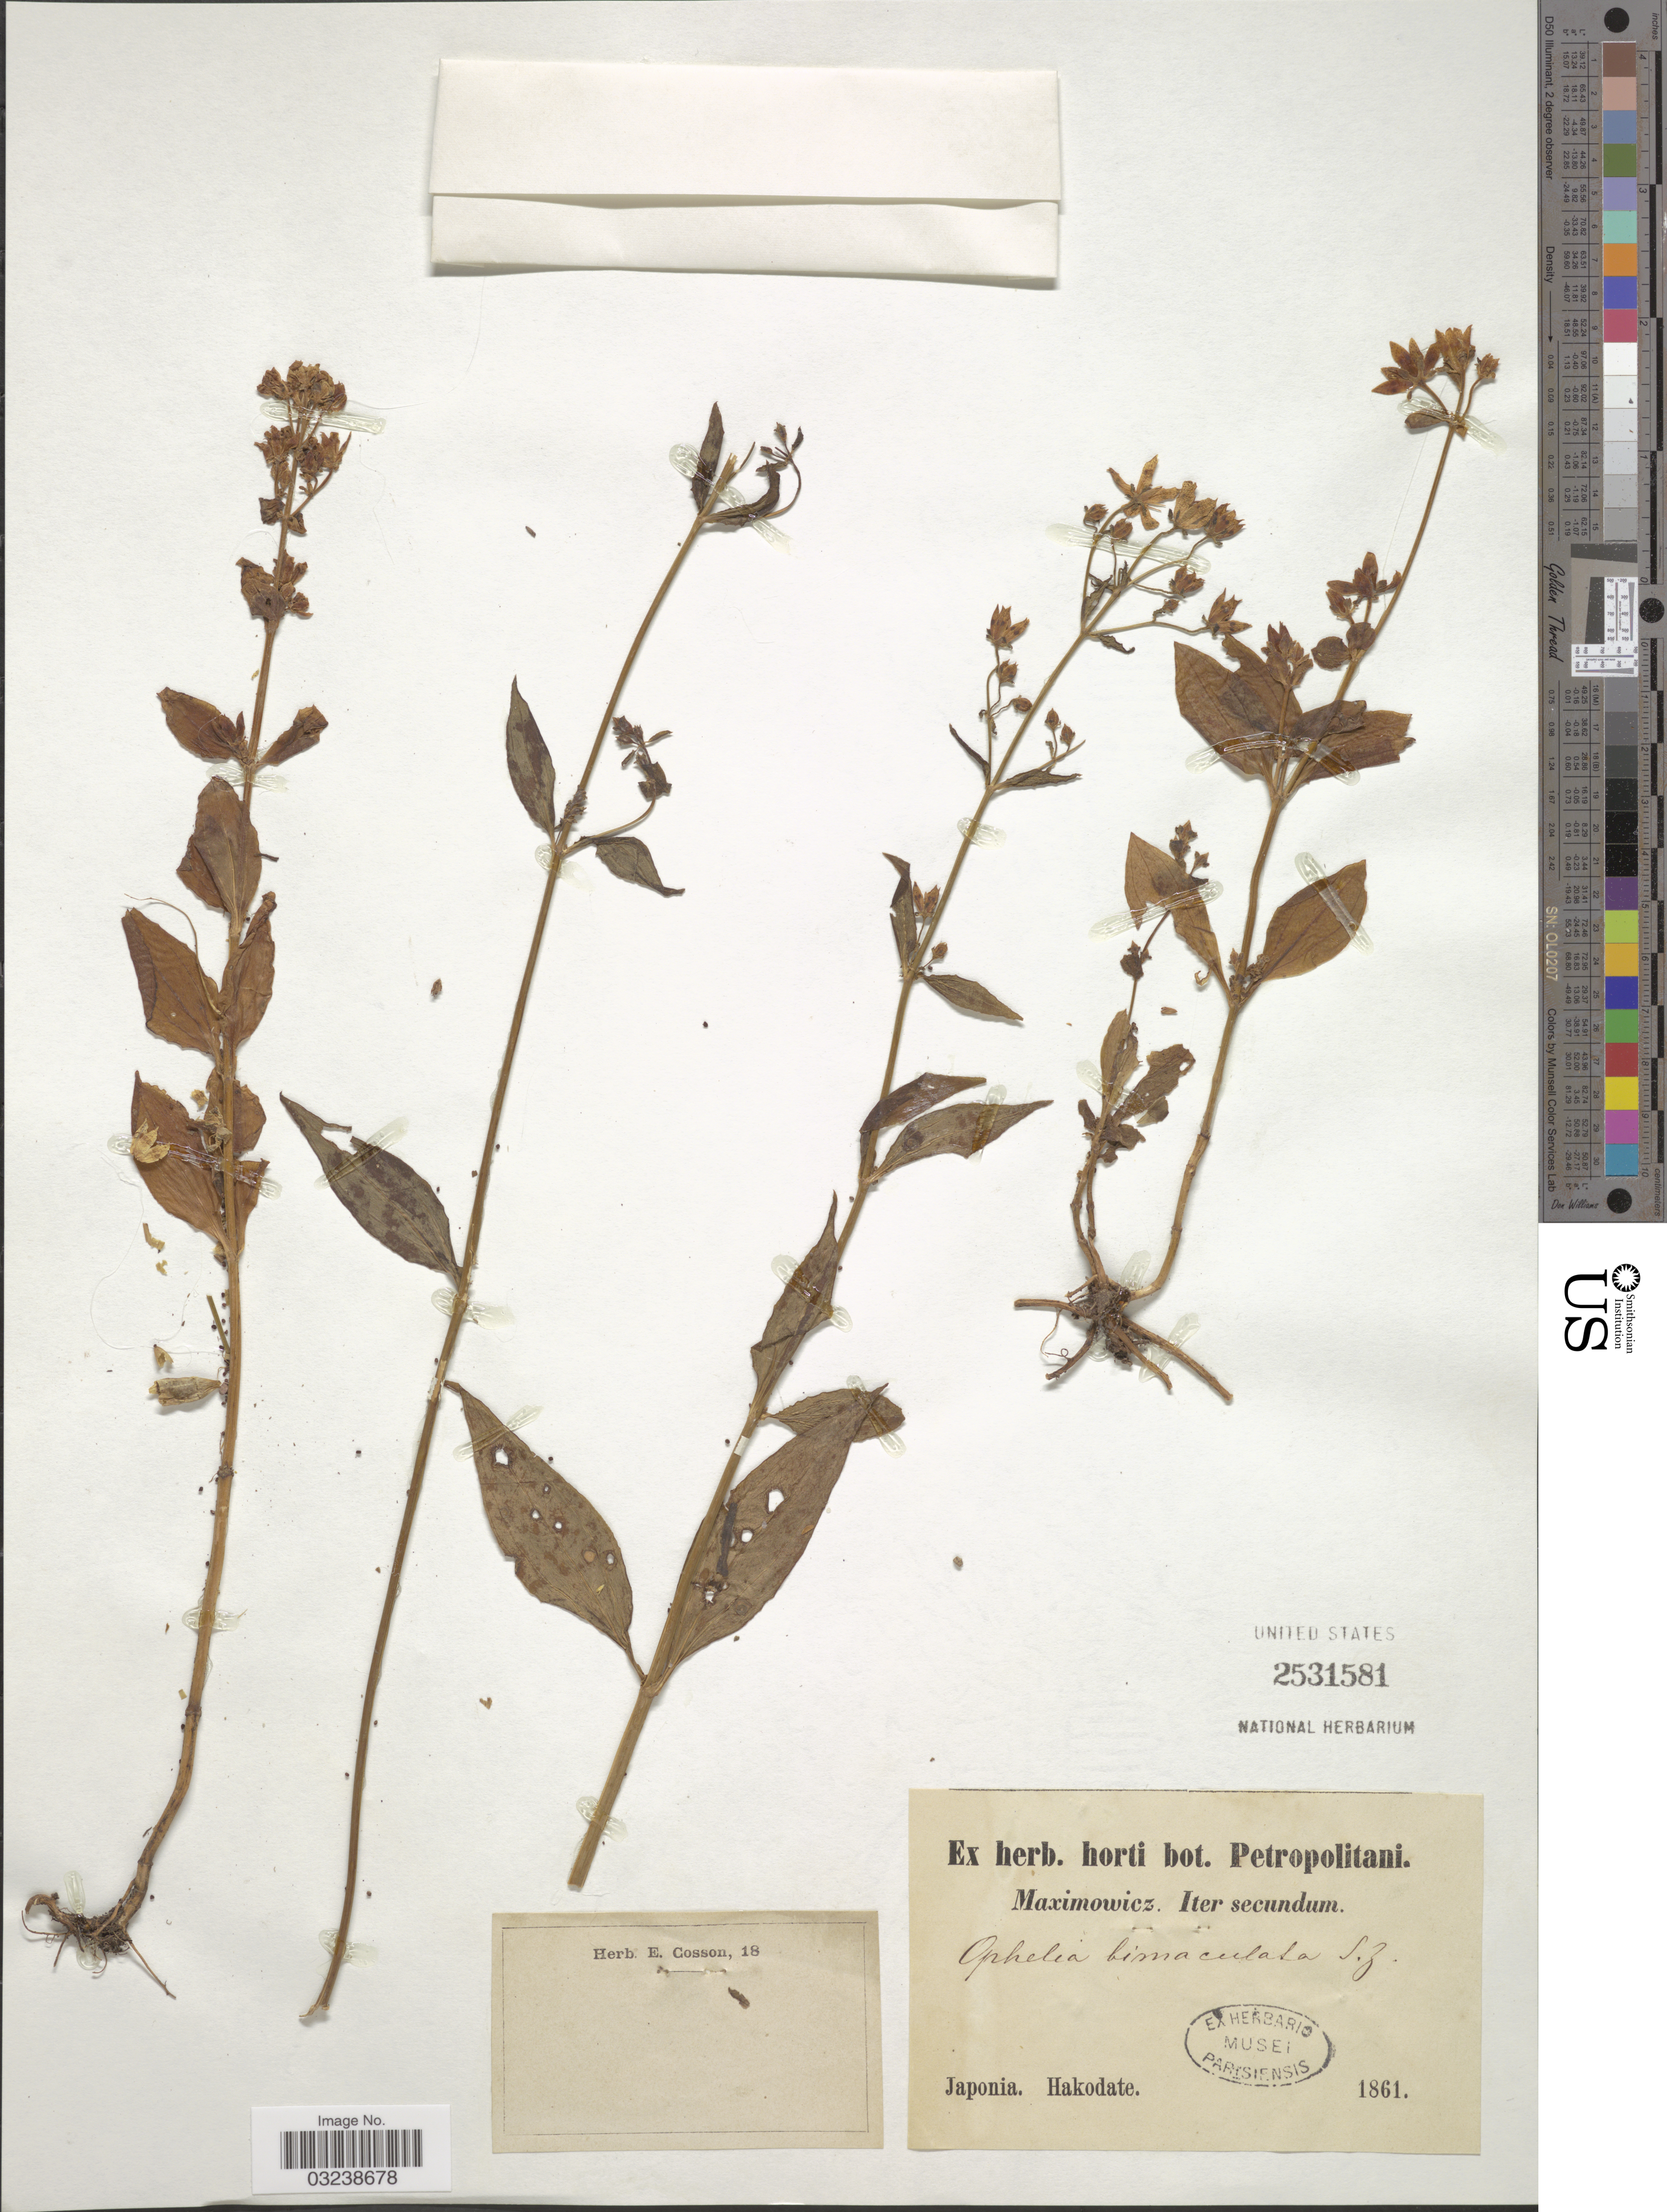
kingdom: Plantae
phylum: Tracheophyta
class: Magnoliopsida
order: Gentianales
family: Gentianaceae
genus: Swertia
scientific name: Swertia bimaculata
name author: (Siebold & Zucc.) Hook. f. & Thomson ex C.B. Clarke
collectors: Maximowicz, --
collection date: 1861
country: Japan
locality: Japonia. Hakodate.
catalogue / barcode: US 2531581